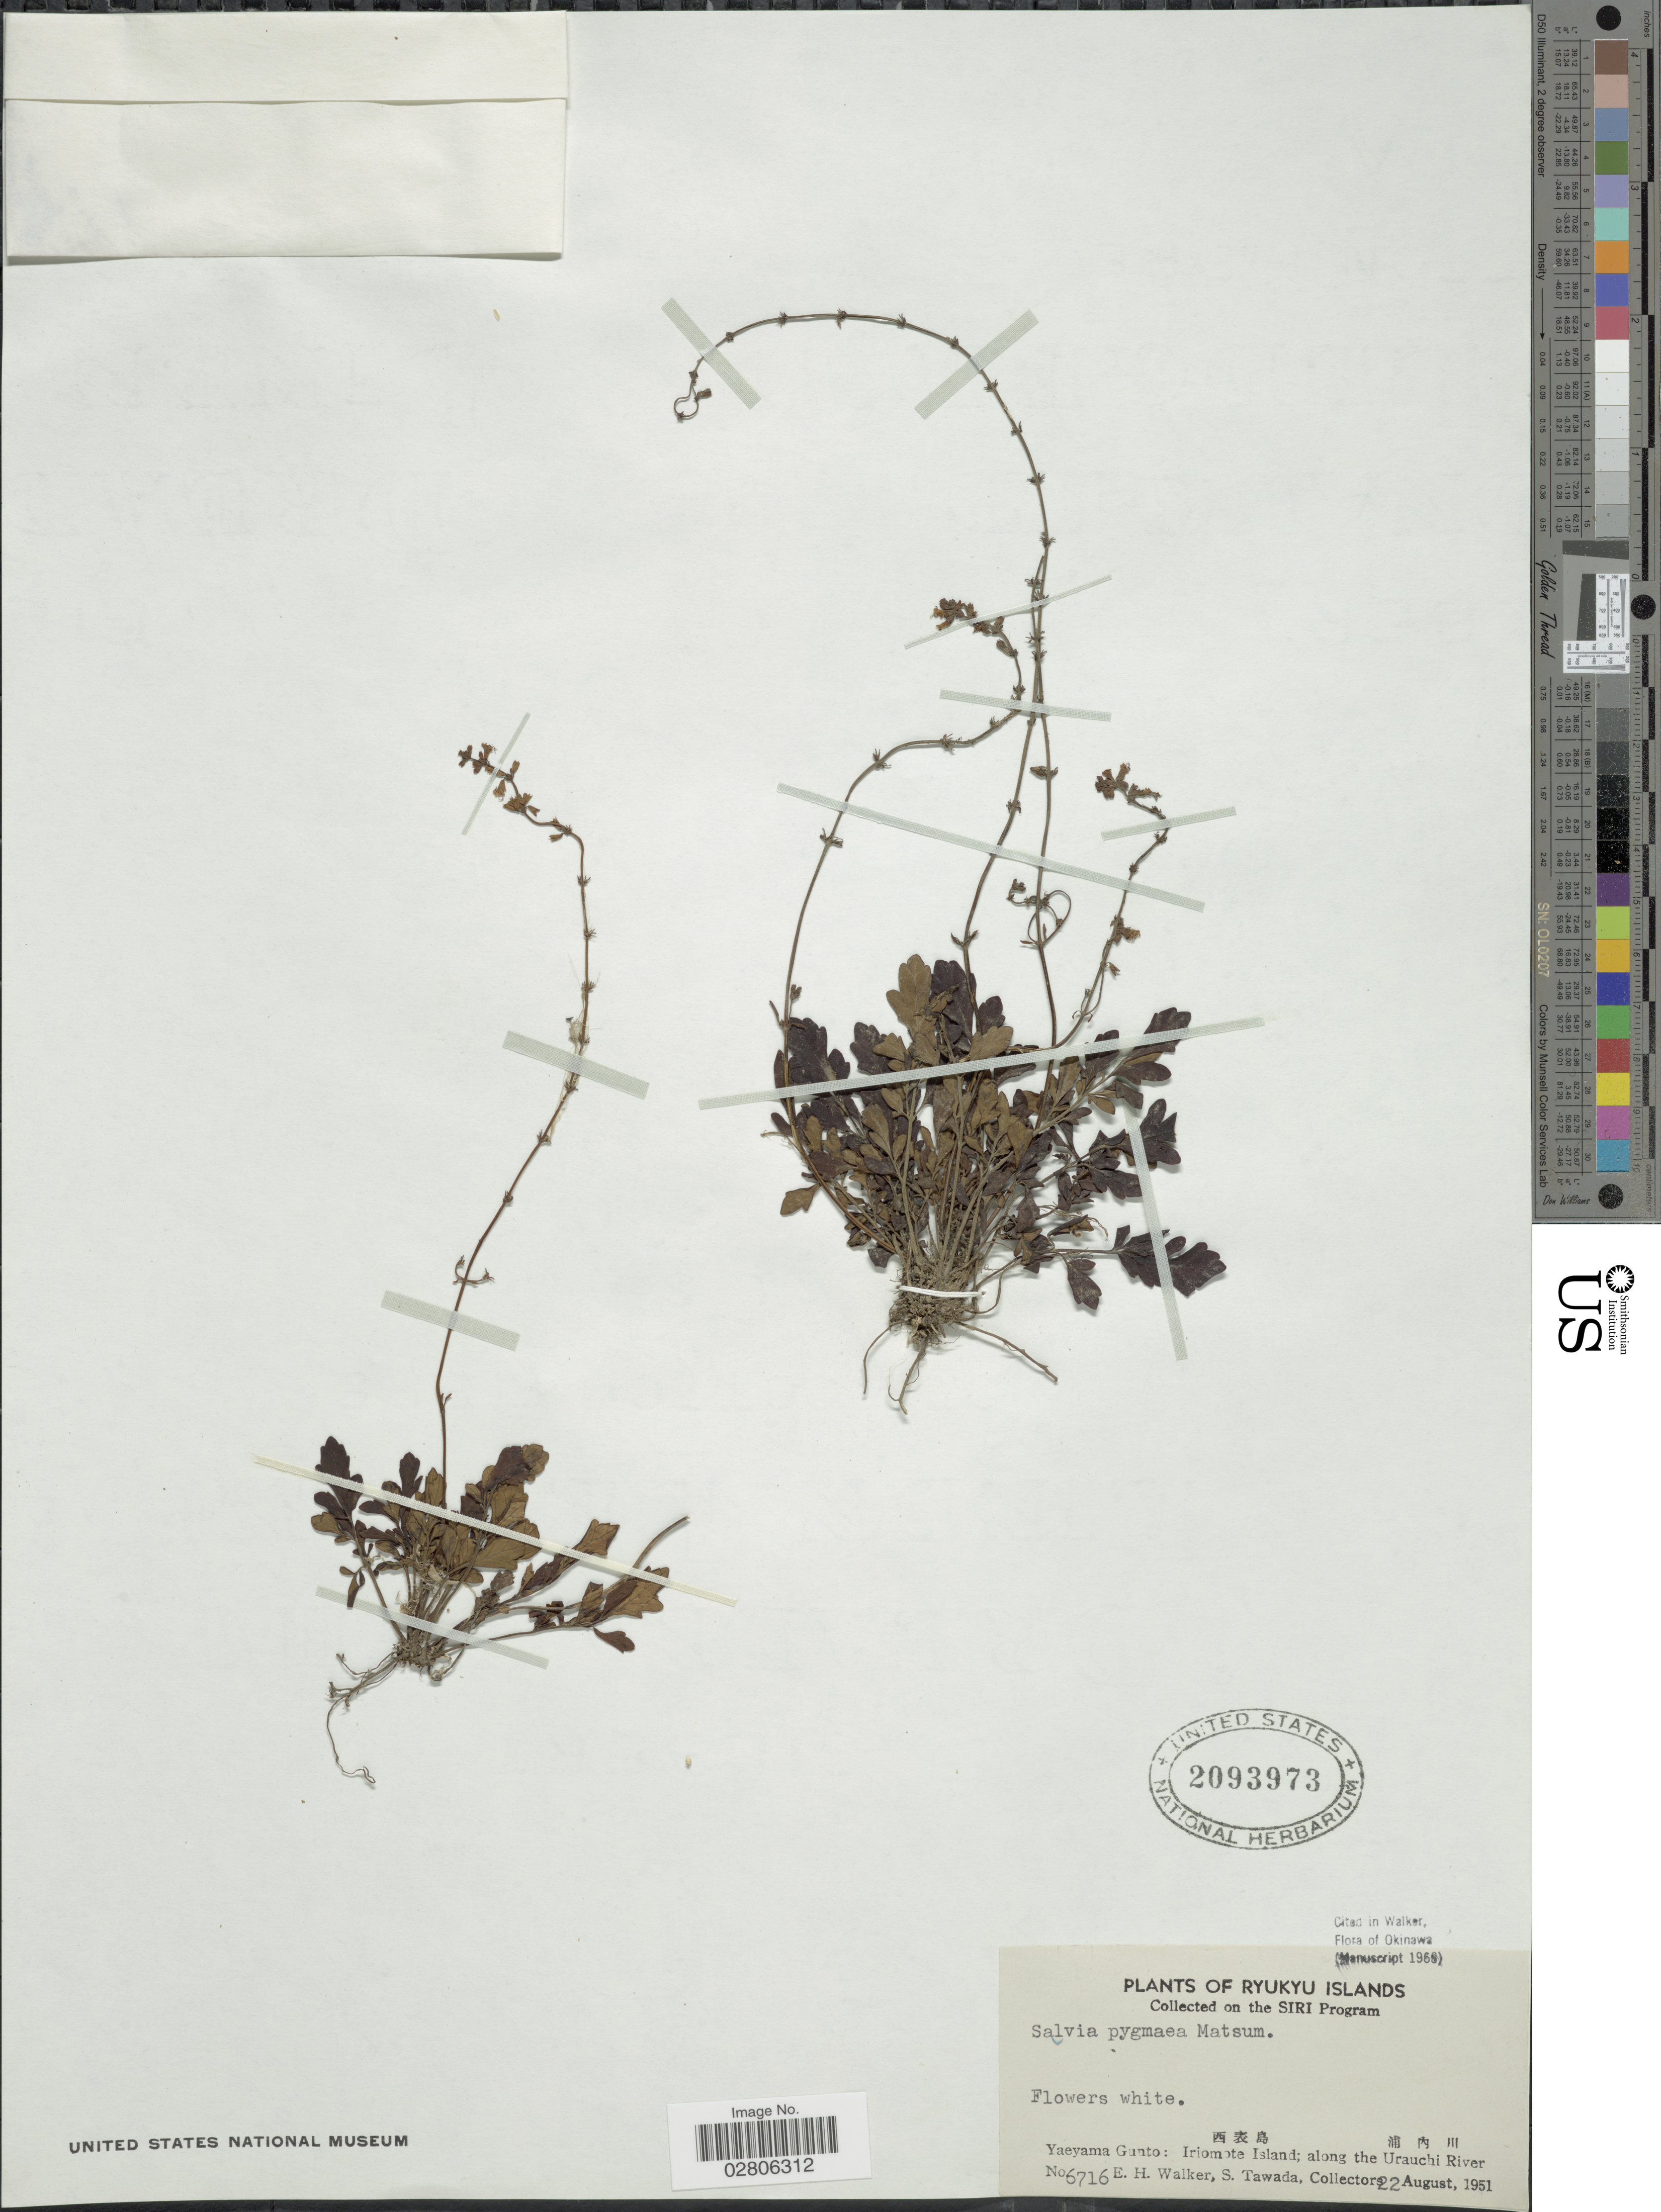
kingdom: Plantae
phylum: Tracheophyta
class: Magnoliopsida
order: Lamiales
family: Lamiaceae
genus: Salvia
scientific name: Salvia pygmaea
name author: Matsum.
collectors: E. H. Walker & S. Tawada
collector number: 6716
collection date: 1951-08-22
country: Japan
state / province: Okinawa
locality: Ryukyu Islands, [Foreign script] Yaeyama Gunto, Iriomote Island, along the Urauchi River.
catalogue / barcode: US 2093973